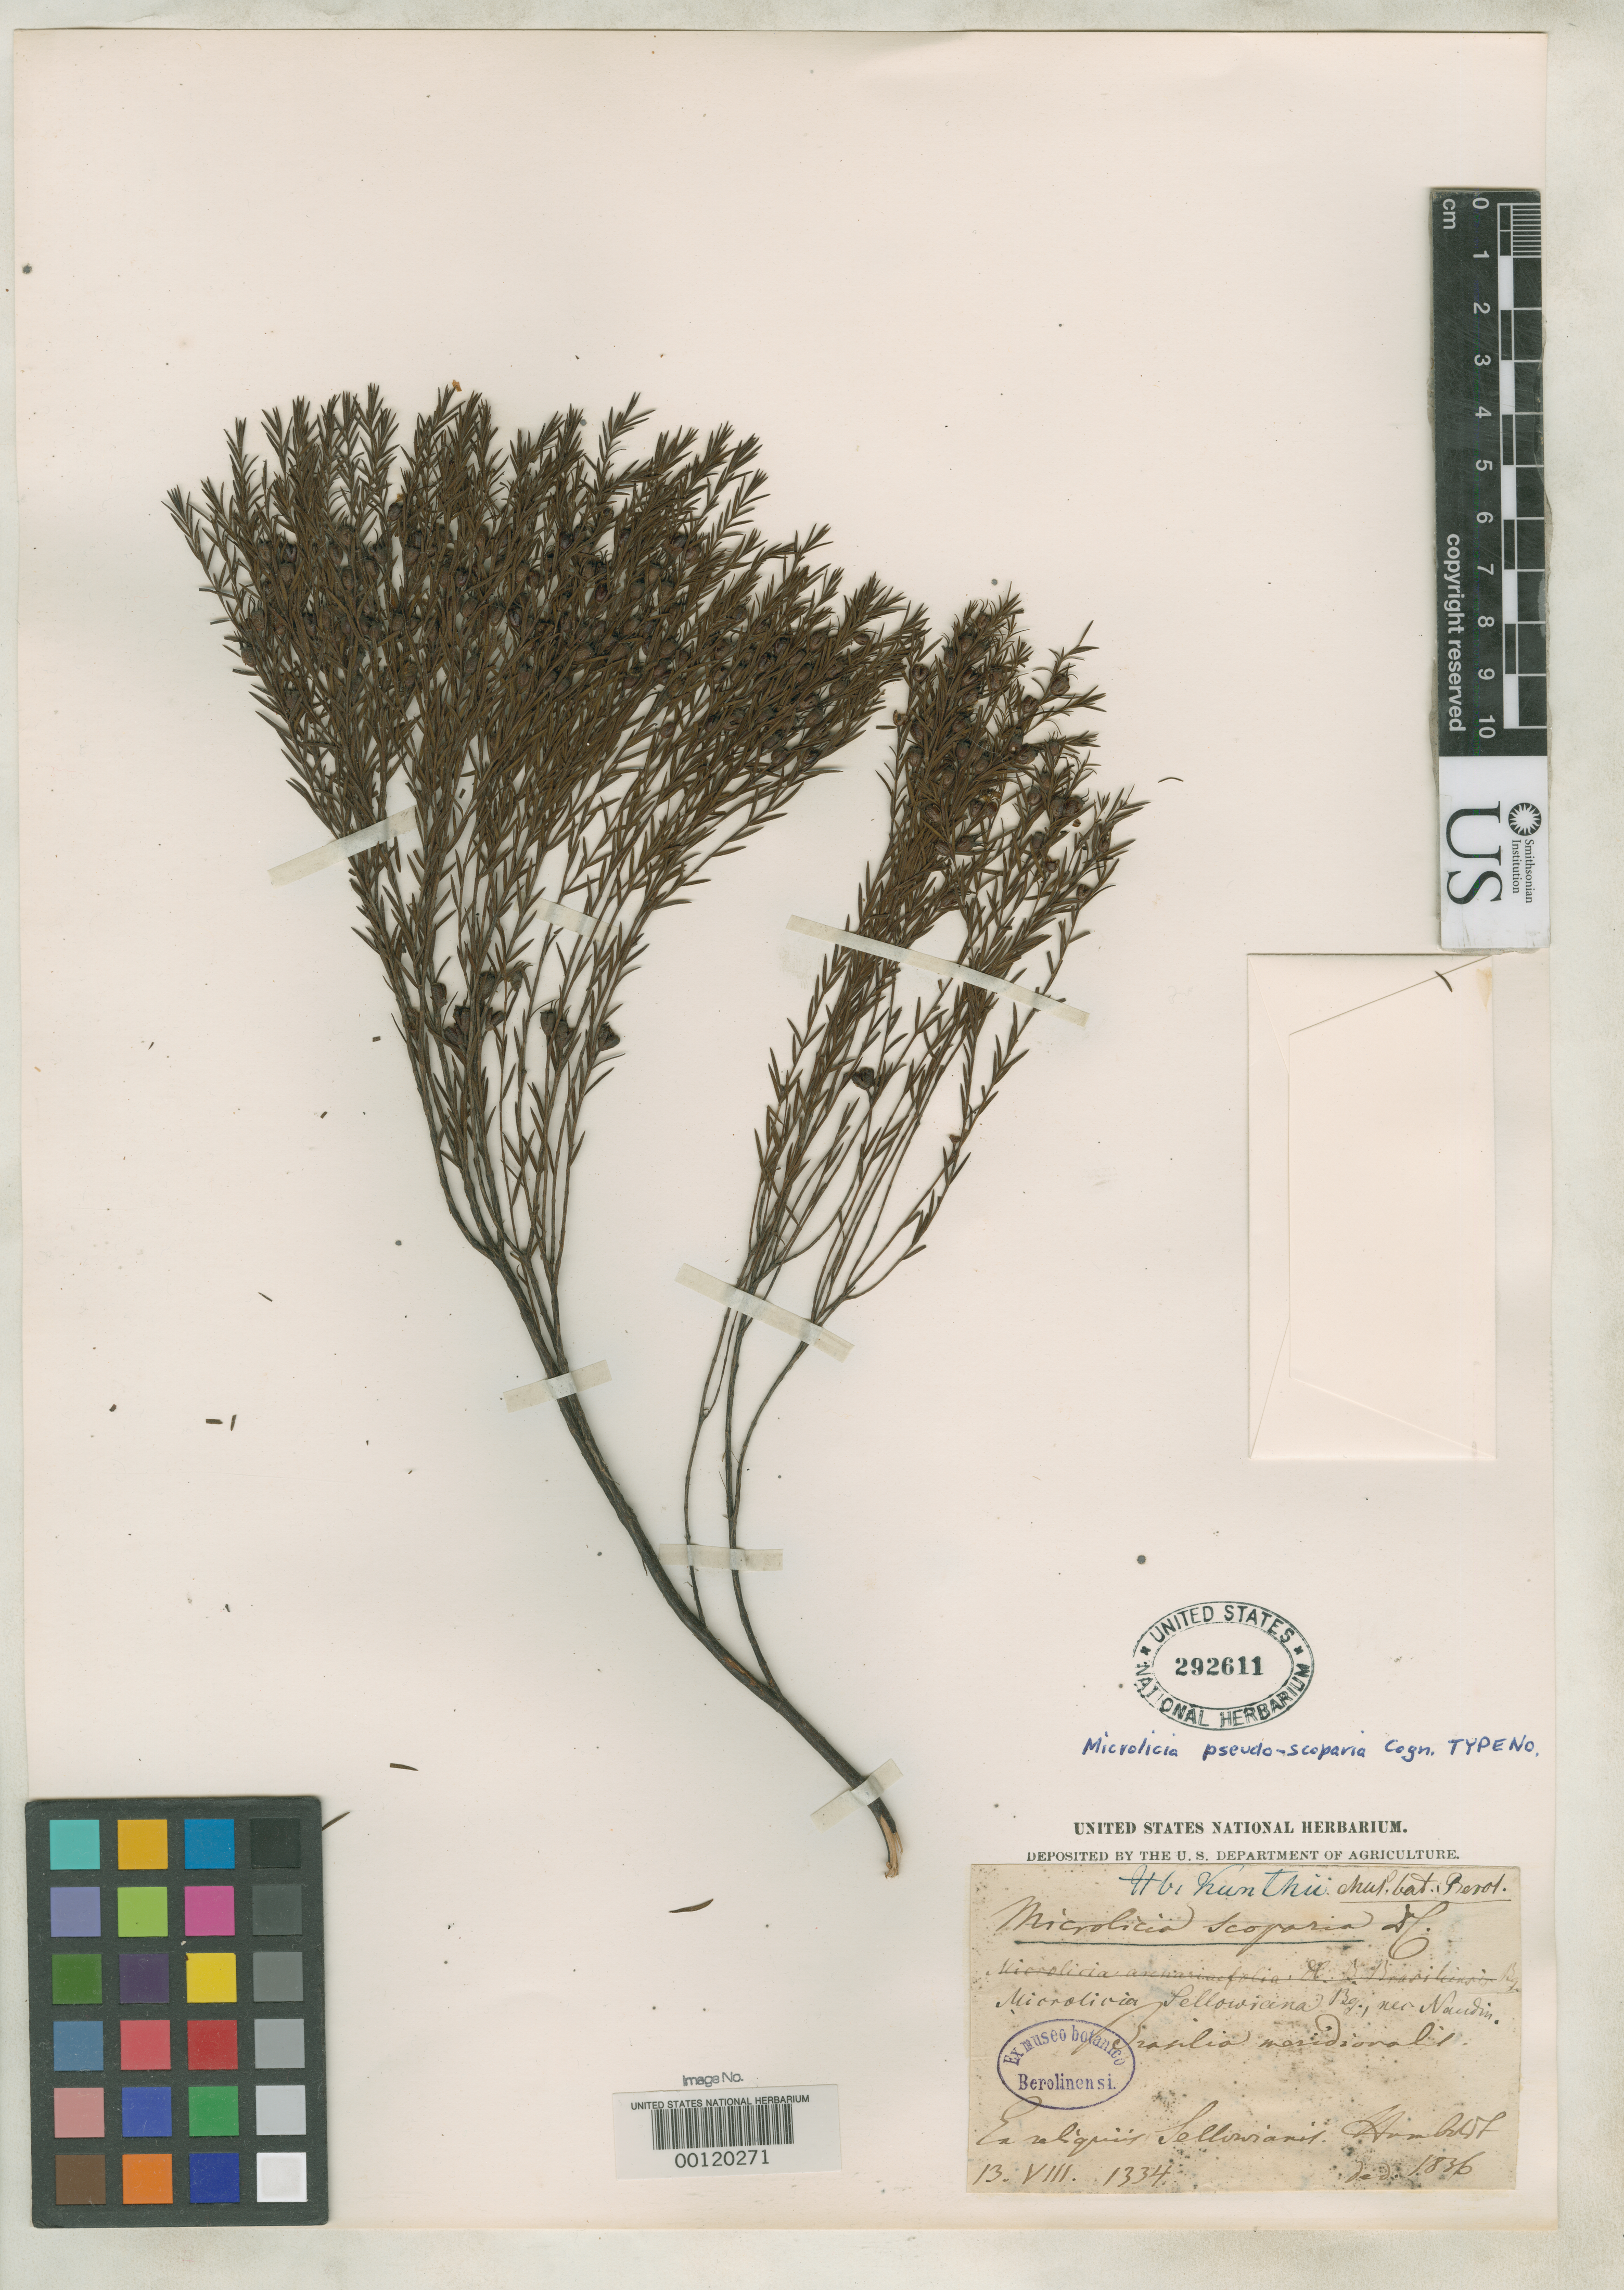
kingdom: Plantae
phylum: Tracheophyta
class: Magnoliopsida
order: Myrtales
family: Melastomataceae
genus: Microlicia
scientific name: Microlicia pseudoscoparia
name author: Cogn. in Mart.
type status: Isotype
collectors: F. Sellow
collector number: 1334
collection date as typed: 1836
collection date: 1836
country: Brazil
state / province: Minas Gerais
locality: Carassa.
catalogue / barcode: US 292611